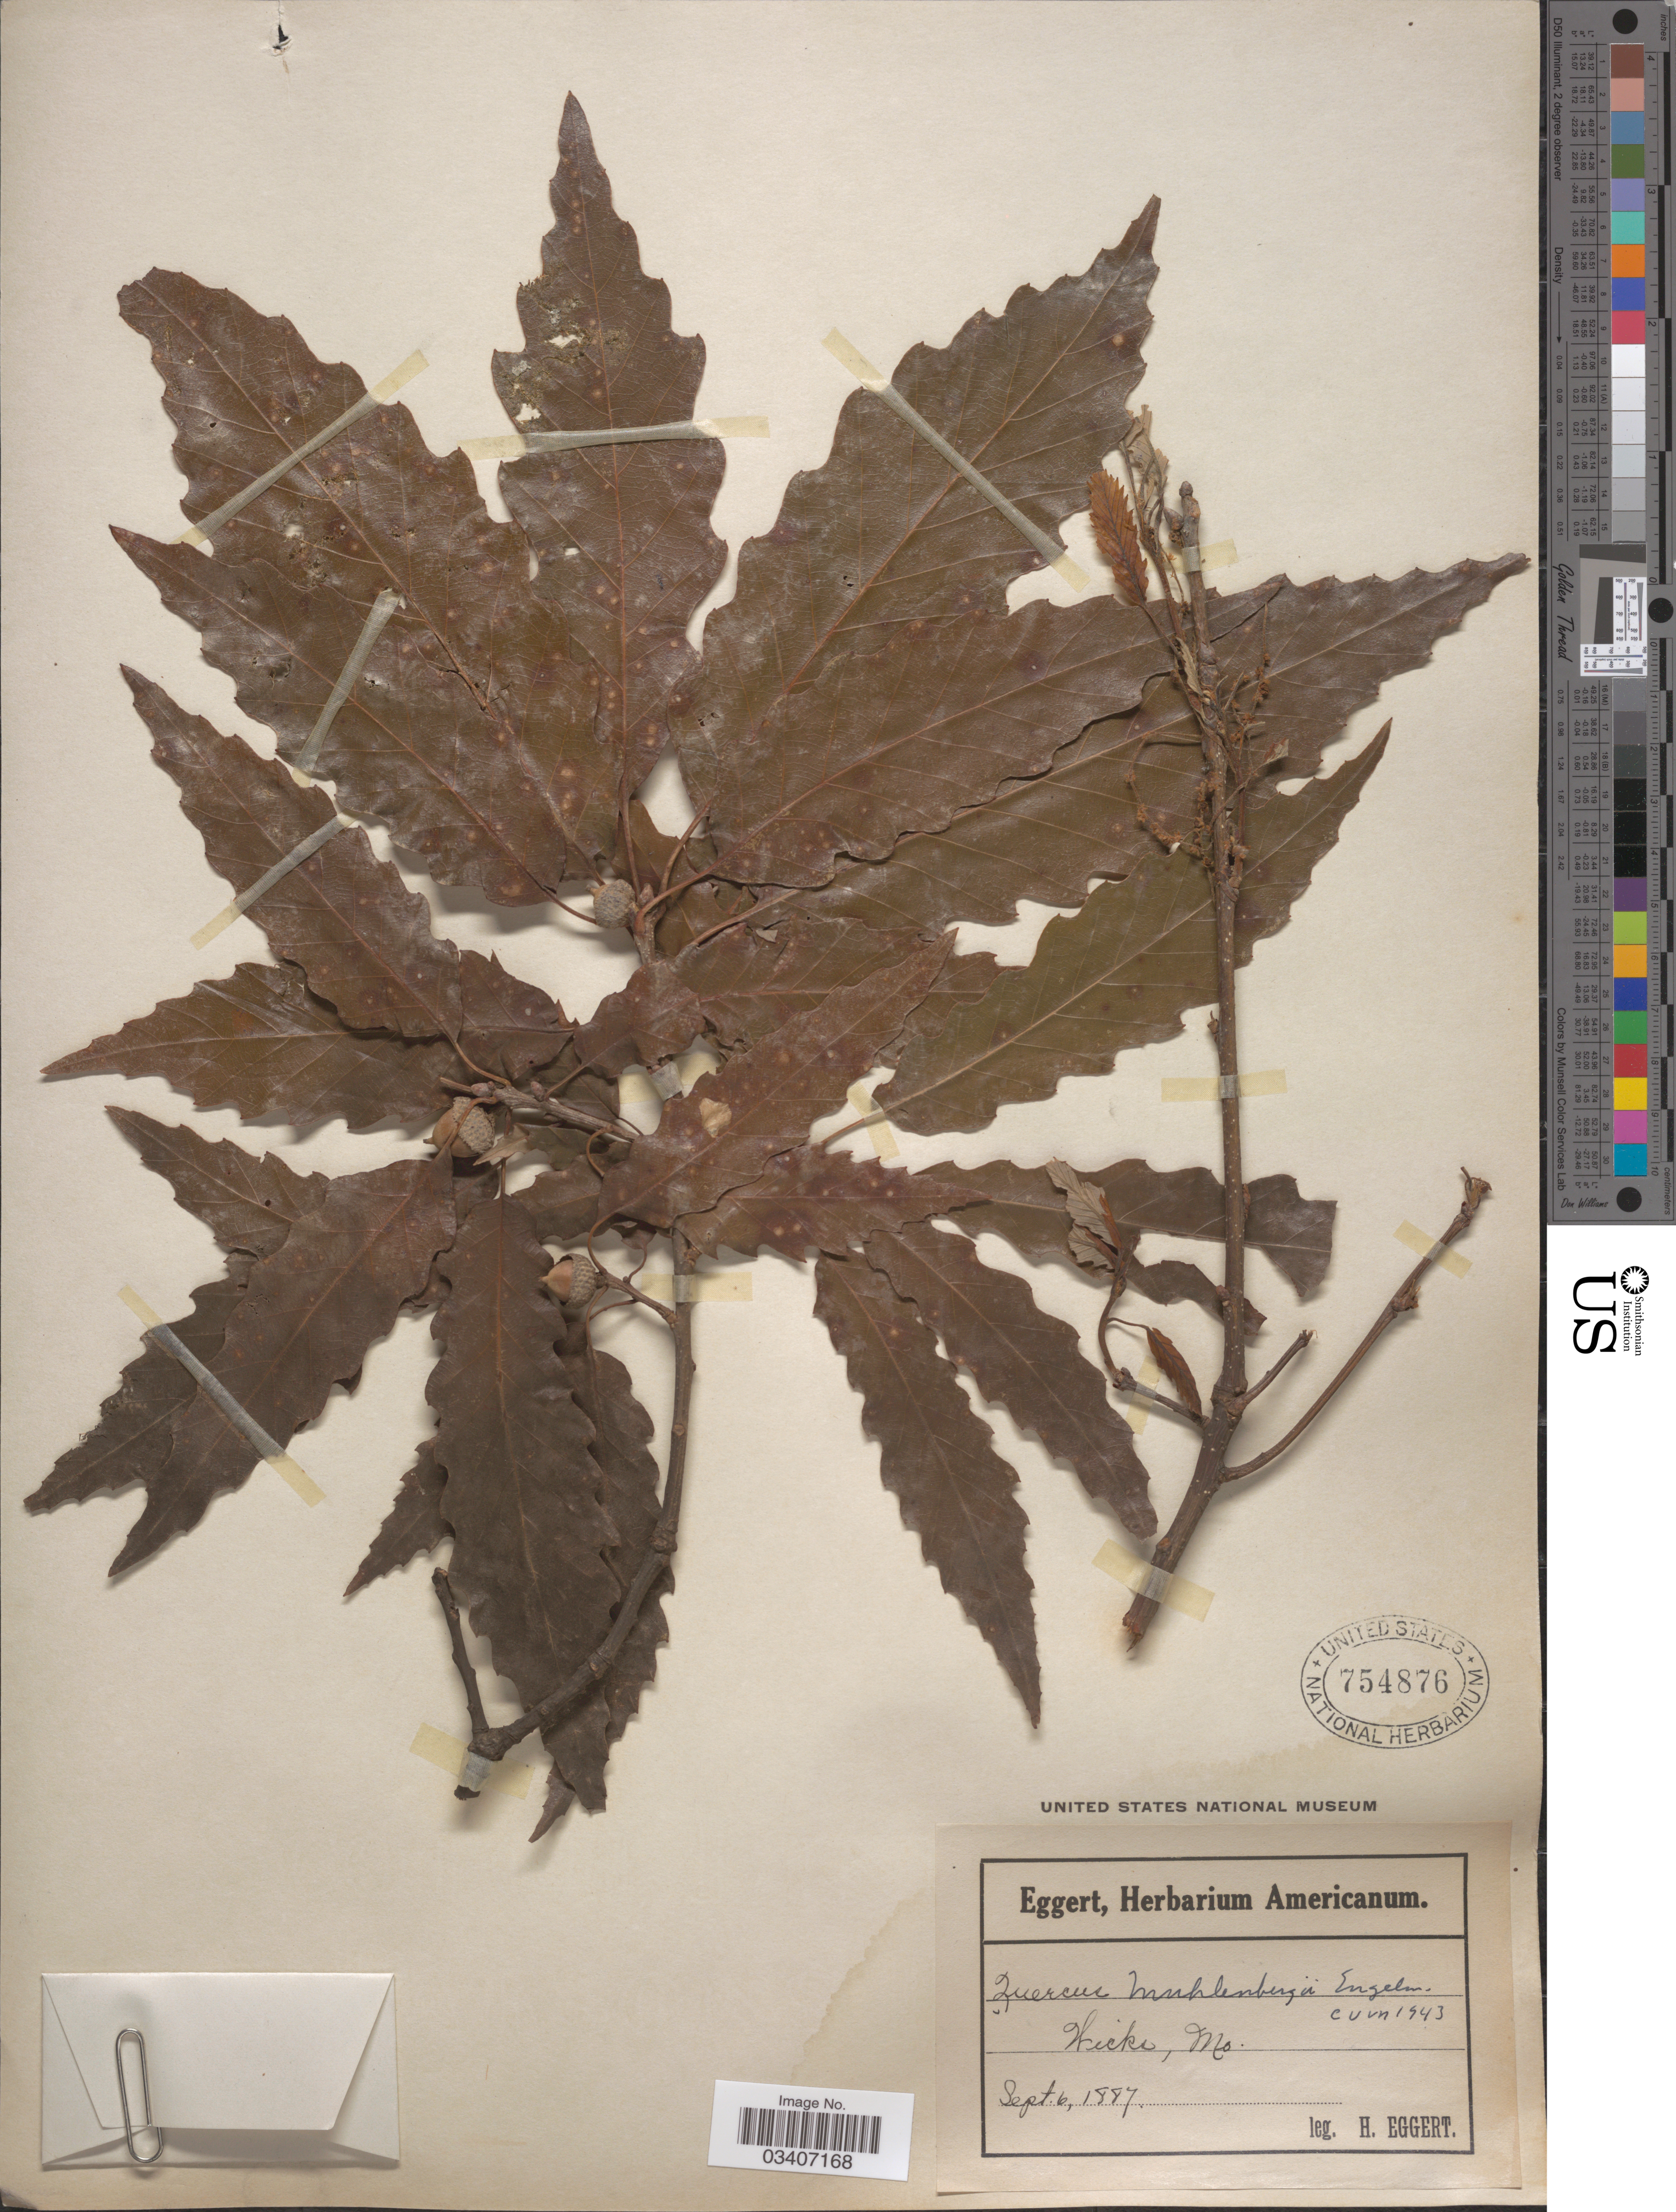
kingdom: Plantae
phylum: Tracheophyta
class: Magnoliopsida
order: Fagales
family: Fagaceae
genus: Quercus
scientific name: Quercus muehlenbergii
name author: Engelm.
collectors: H. Eggert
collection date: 1887-09-06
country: United States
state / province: Missouri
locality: Hicks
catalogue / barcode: US 754876